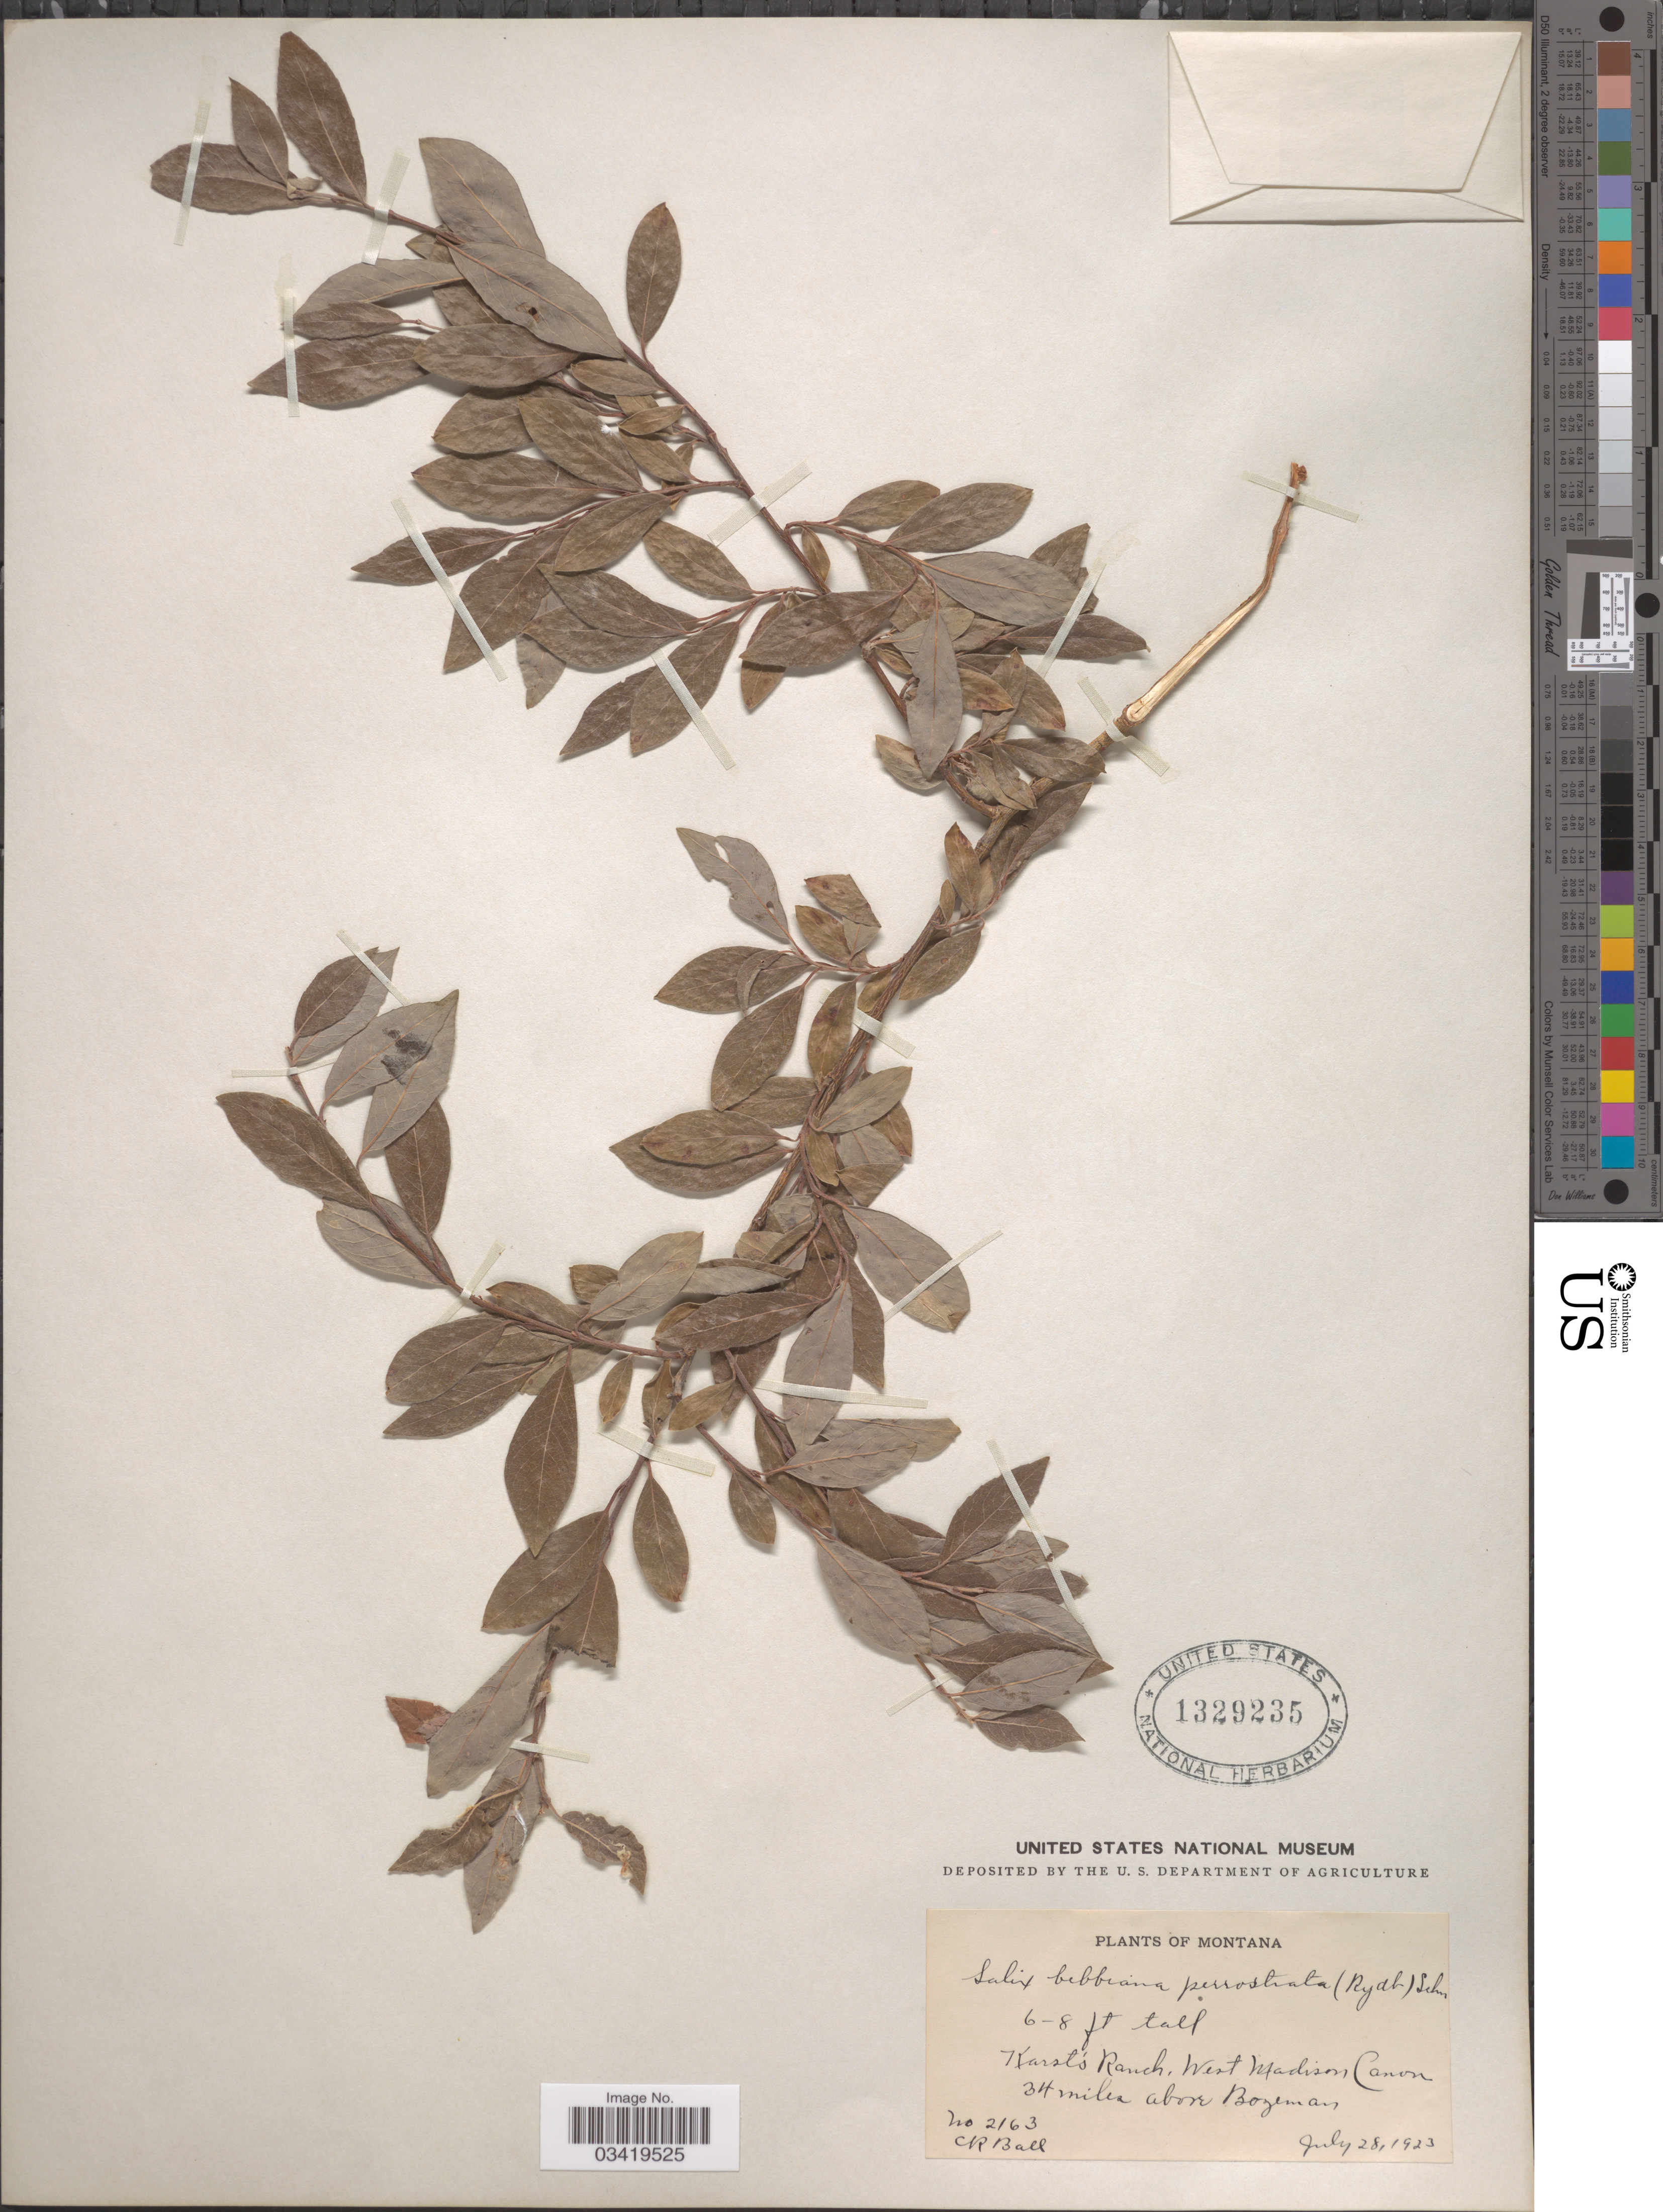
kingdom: Plantae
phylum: Tracheophyta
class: Magnoliopsida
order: Malpighiales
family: Salicaceae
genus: Salix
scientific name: Salix bebbiana var. perrostrata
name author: Sarg.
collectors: C. R. Ball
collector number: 2163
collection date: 1923-07-28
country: United States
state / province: Montana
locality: Karst's Ranch, West Madison Canon. 34 miles above Bozeman.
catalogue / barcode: US 1329235